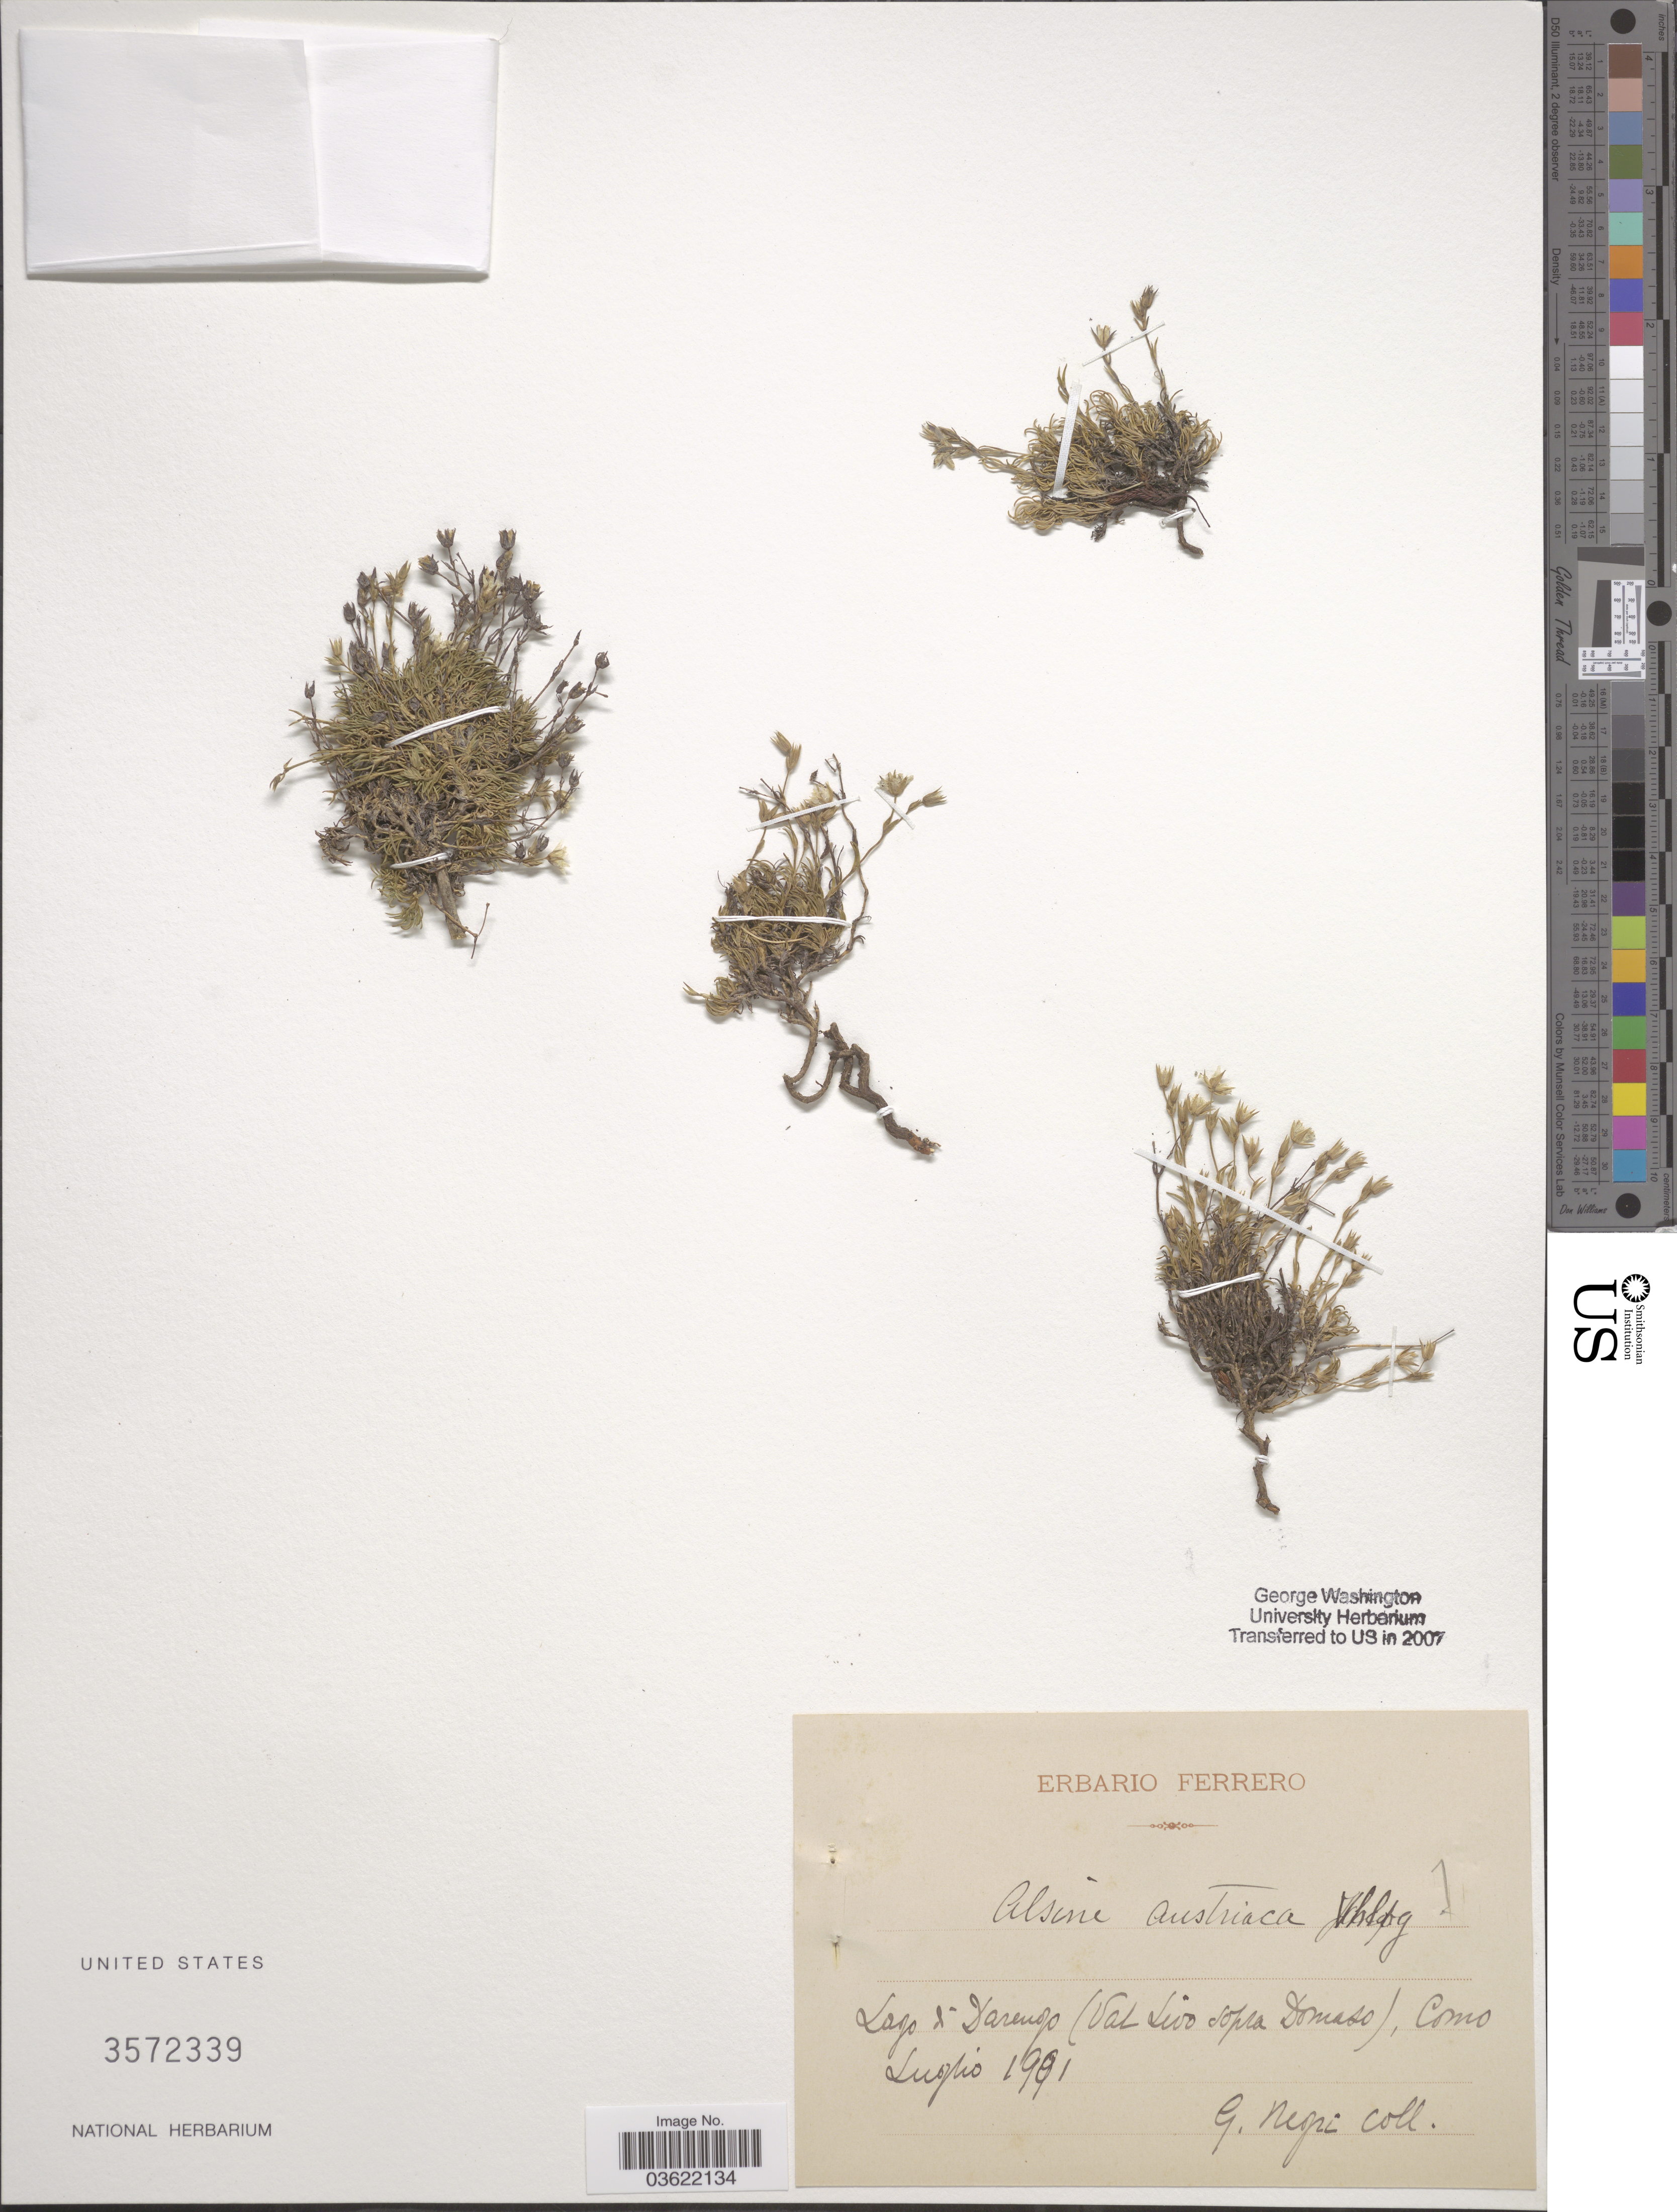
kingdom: Plantae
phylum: Tracheophyta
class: Magnoliopsida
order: Caryophyllales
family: Caryophyllaceae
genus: Arenaria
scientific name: Arenaria austriaca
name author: Jacq.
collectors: G. Negri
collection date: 1901-07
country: Italy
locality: Lago d Darengo (Val Livo sopra Domaso), Como.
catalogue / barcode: US 3572339